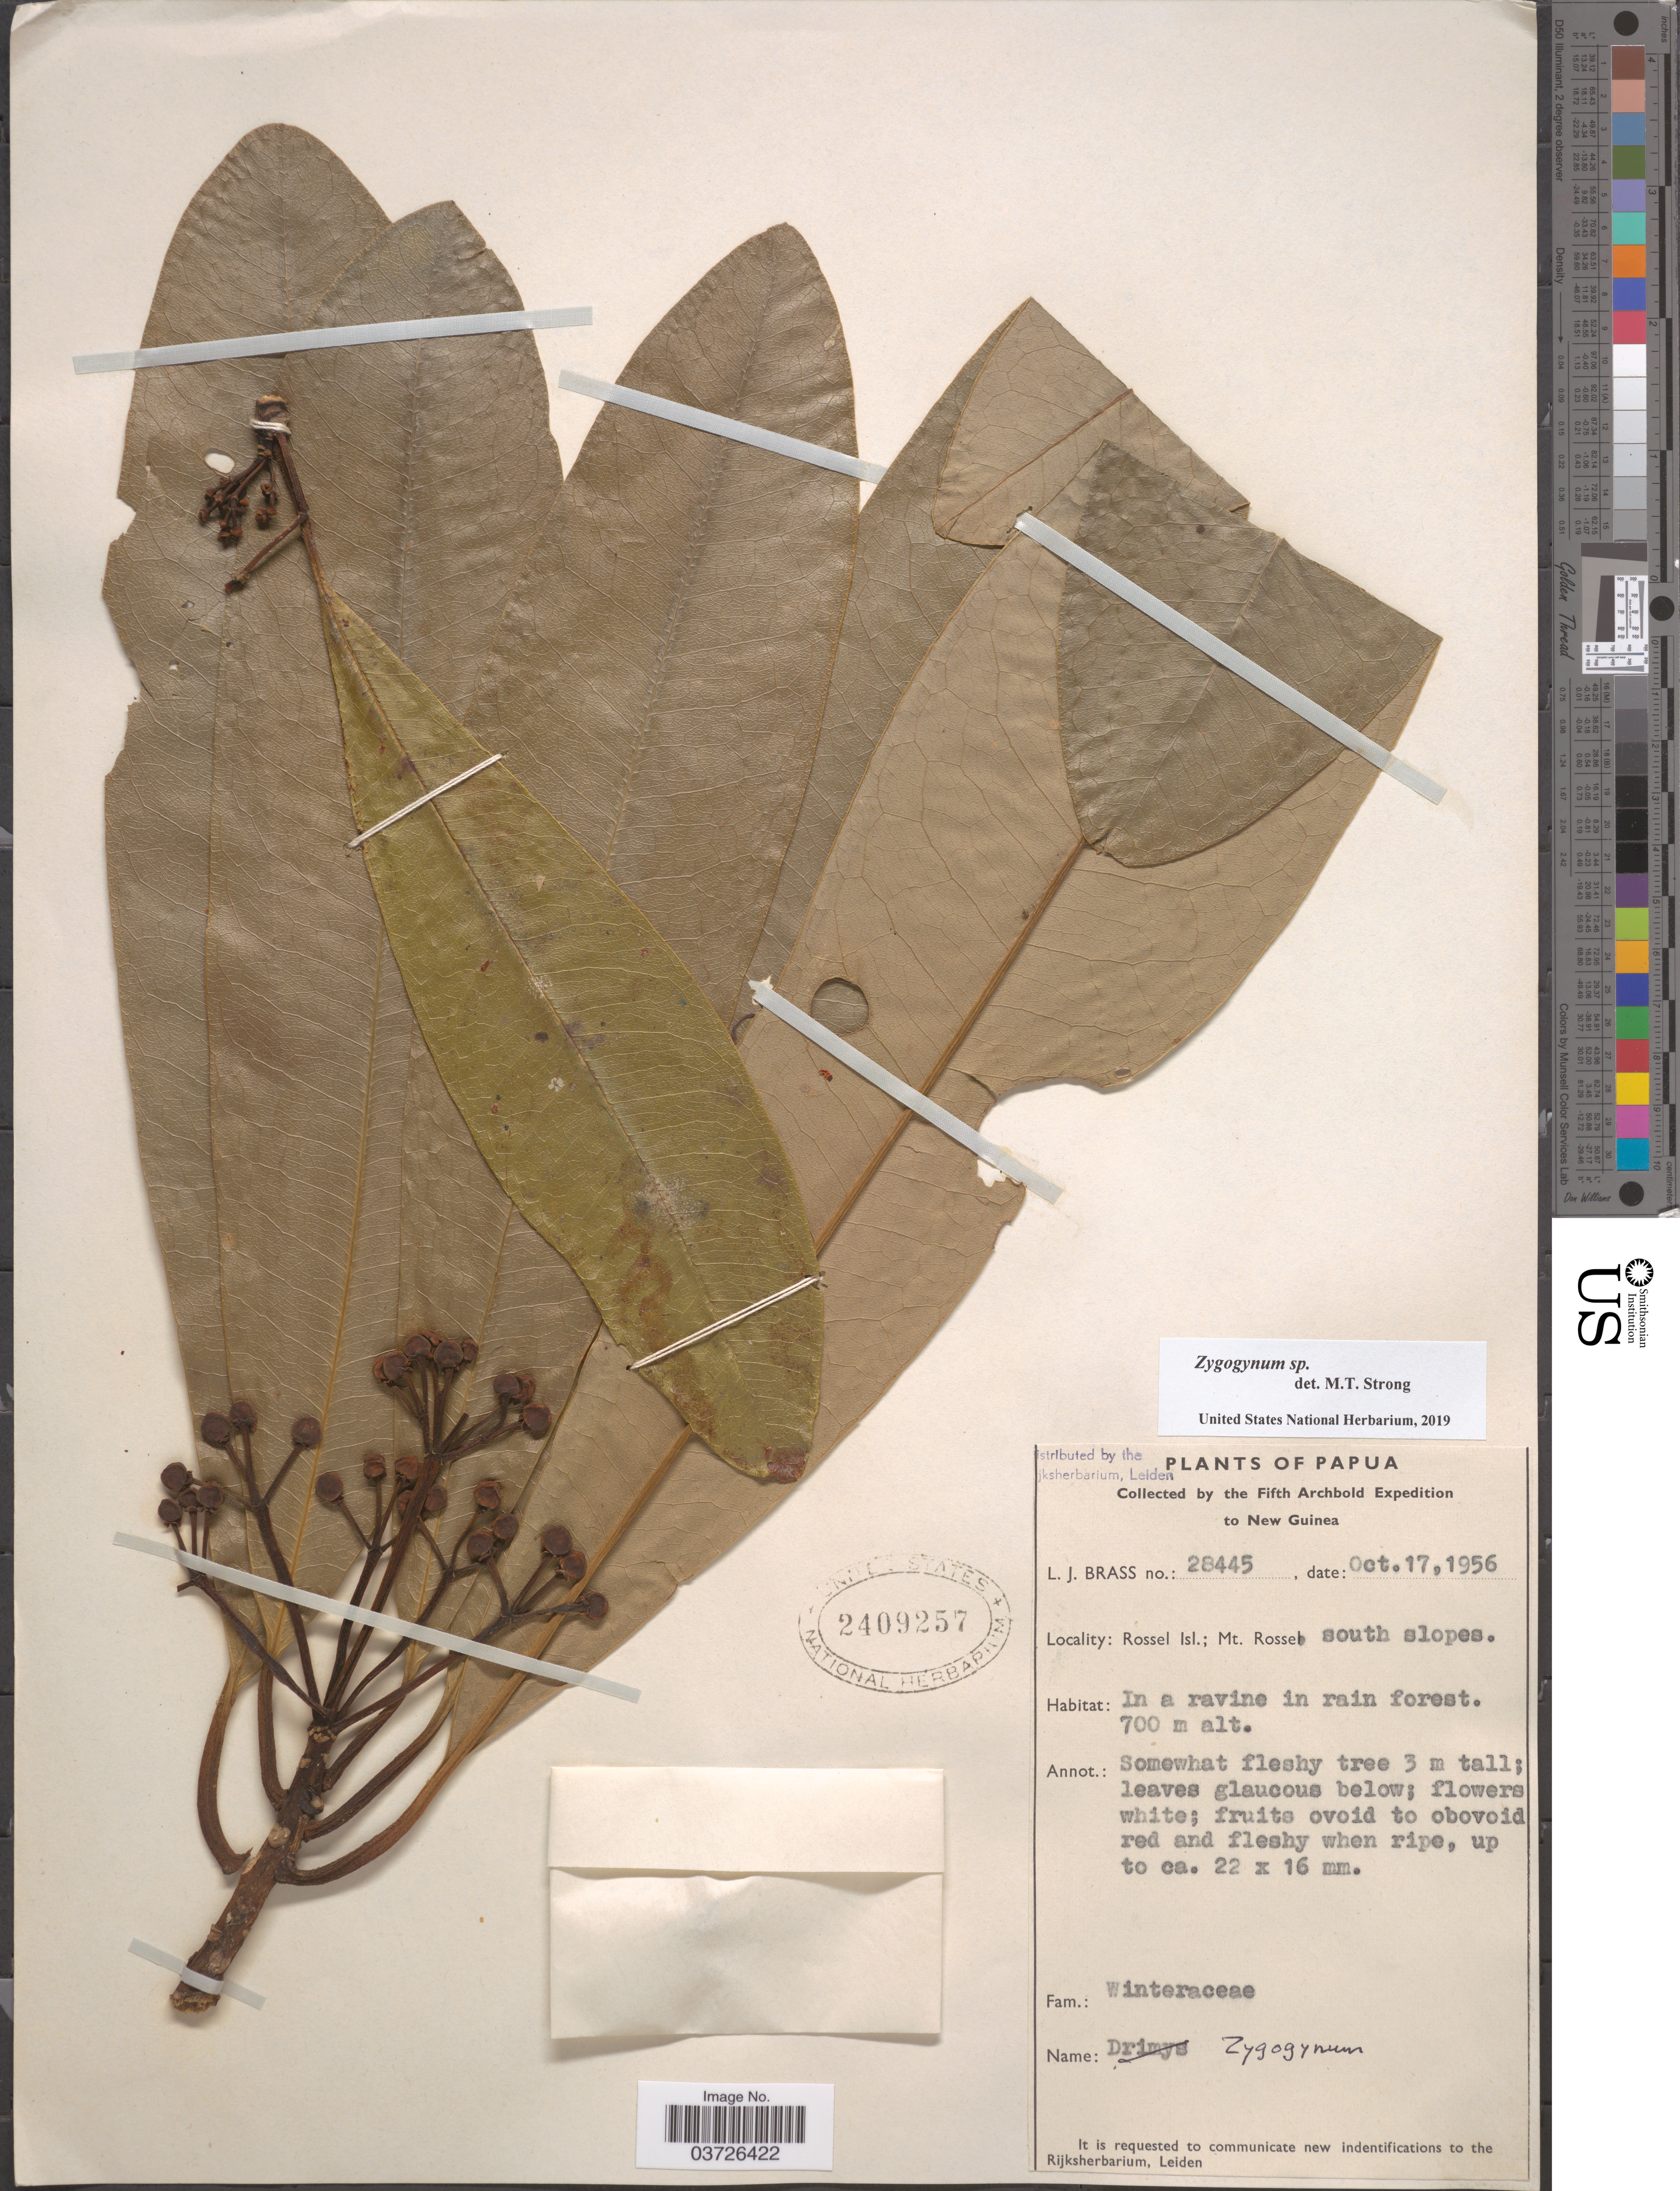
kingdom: Plantae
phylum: Tracheophyta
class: Magnoliopsida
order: Canellales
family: Winteraceae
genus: Zygogynum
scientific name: Zygogynum sp.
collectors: L. J. Brass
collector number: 28445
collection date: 1956-10-17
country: Papua New Guinea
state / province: Milne Bay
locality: Papua. New Guinea. Rossel Isl.; Mt. Rossel, south slopes.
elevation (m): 700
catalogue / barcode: US 2409257